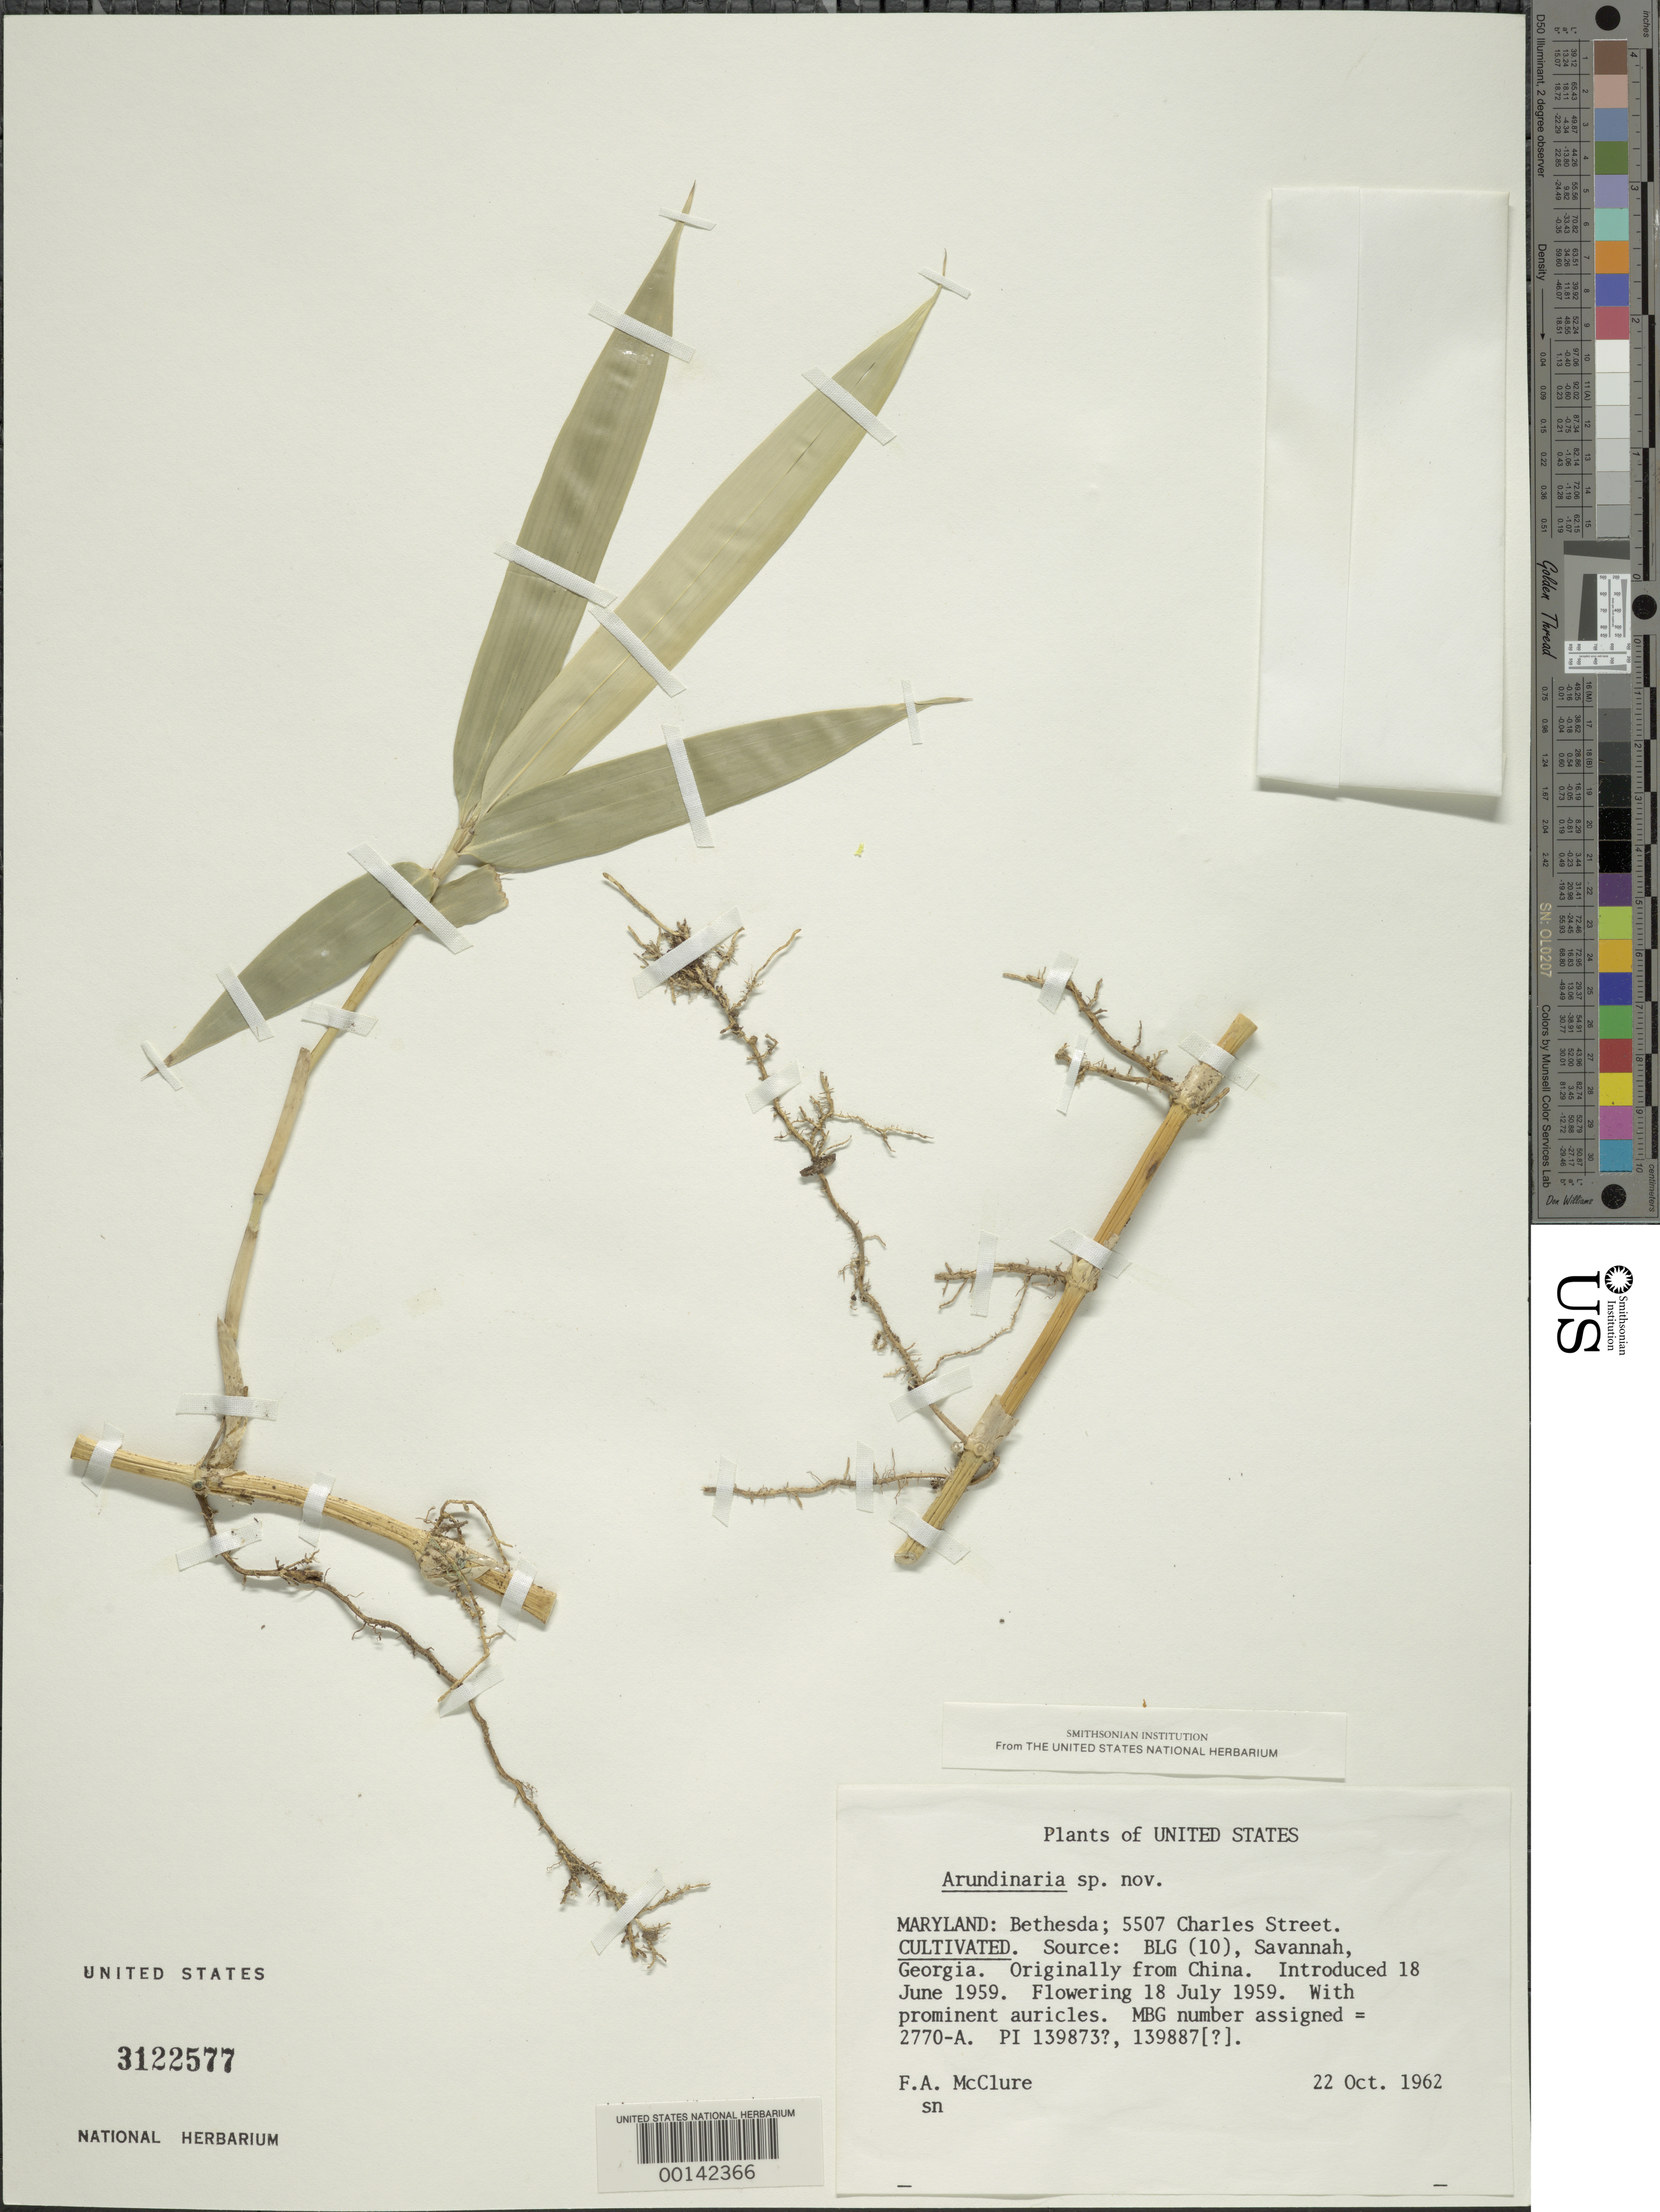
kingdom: Plantae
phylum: Tracheophyta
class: Liliopsida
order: Poales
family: Poaceae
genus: Arundinaria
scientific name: Arundinaria sp.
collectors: F. A. McClure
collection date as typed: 22 Oct 1962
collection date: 1962-10-22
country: United States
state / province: Maryland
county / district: Montgomery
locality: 5507 Charles Street, Bethesda (McClure's garden)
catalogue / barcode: US 3122577